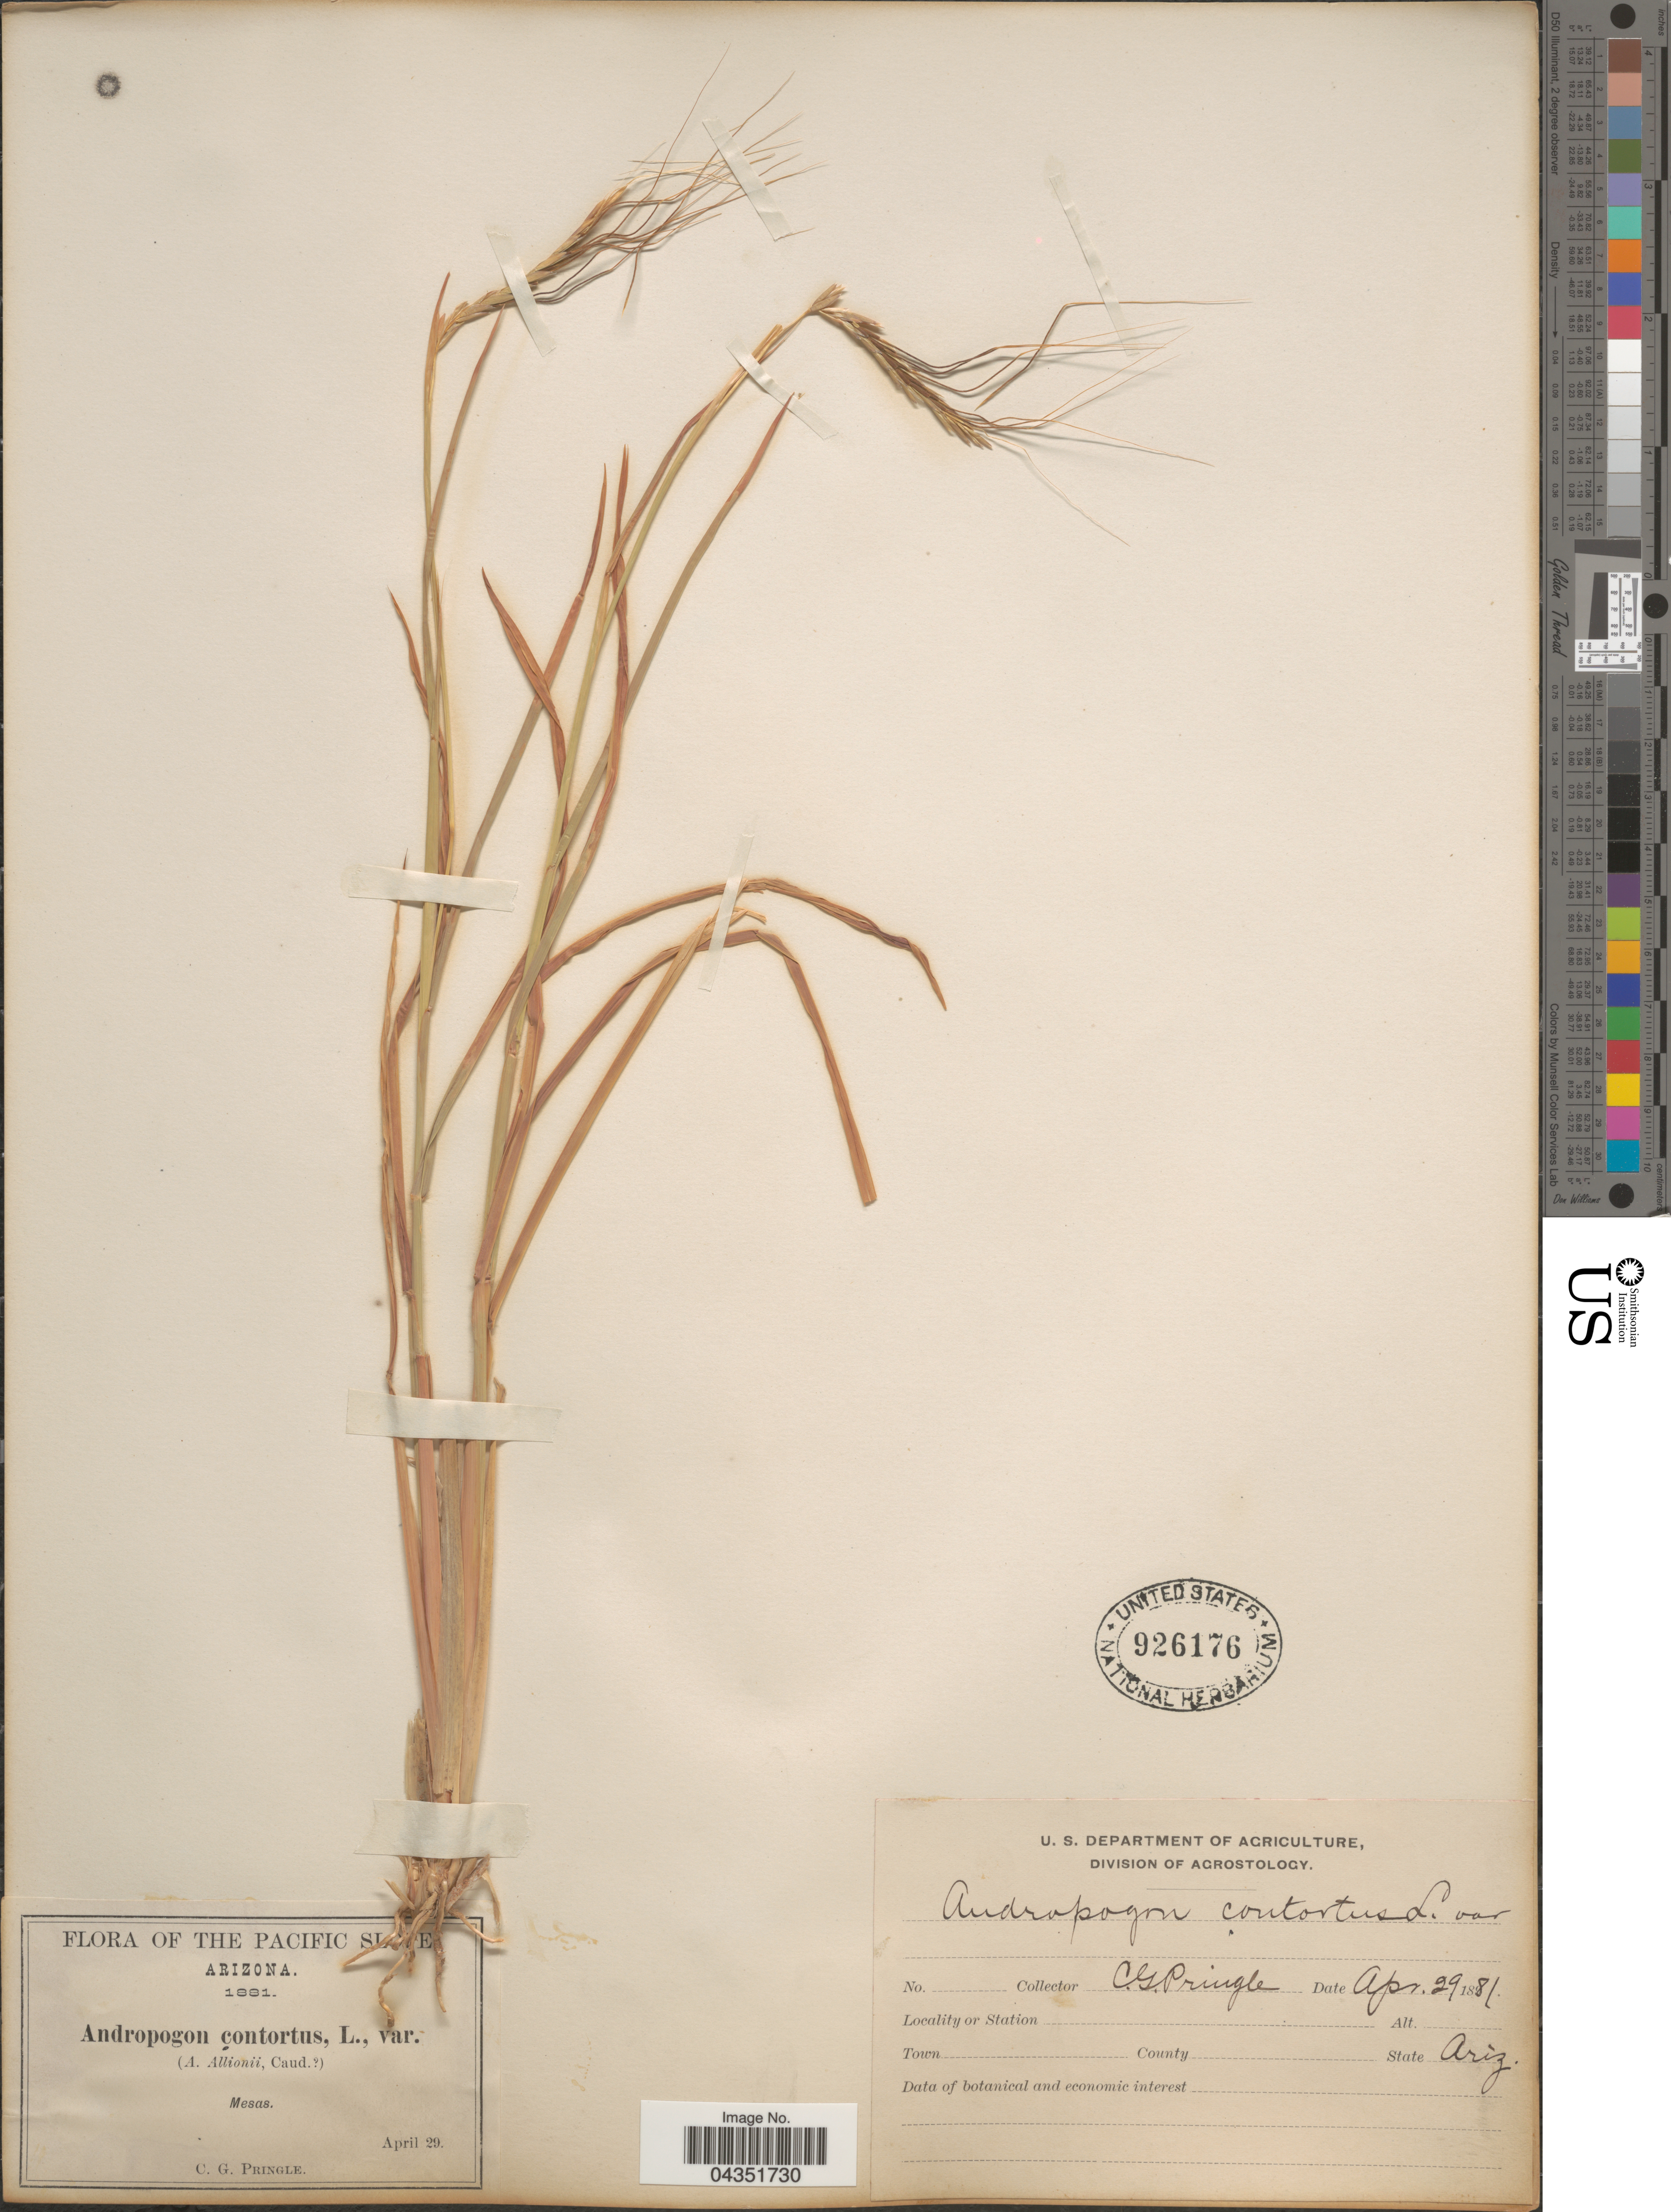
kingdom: Plantae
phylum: Tracheophyta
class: Liliopsida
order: Poales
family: Poaceae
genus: Heteropogon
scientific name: Heteropogon contortus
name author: (L.) P. Beauv. ex Roem. & Schult.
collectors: C. G. Pringle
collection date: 1881-04-29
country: United States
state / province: Arizona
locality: Pacific Slope. Mesas.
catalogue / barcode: US 926176